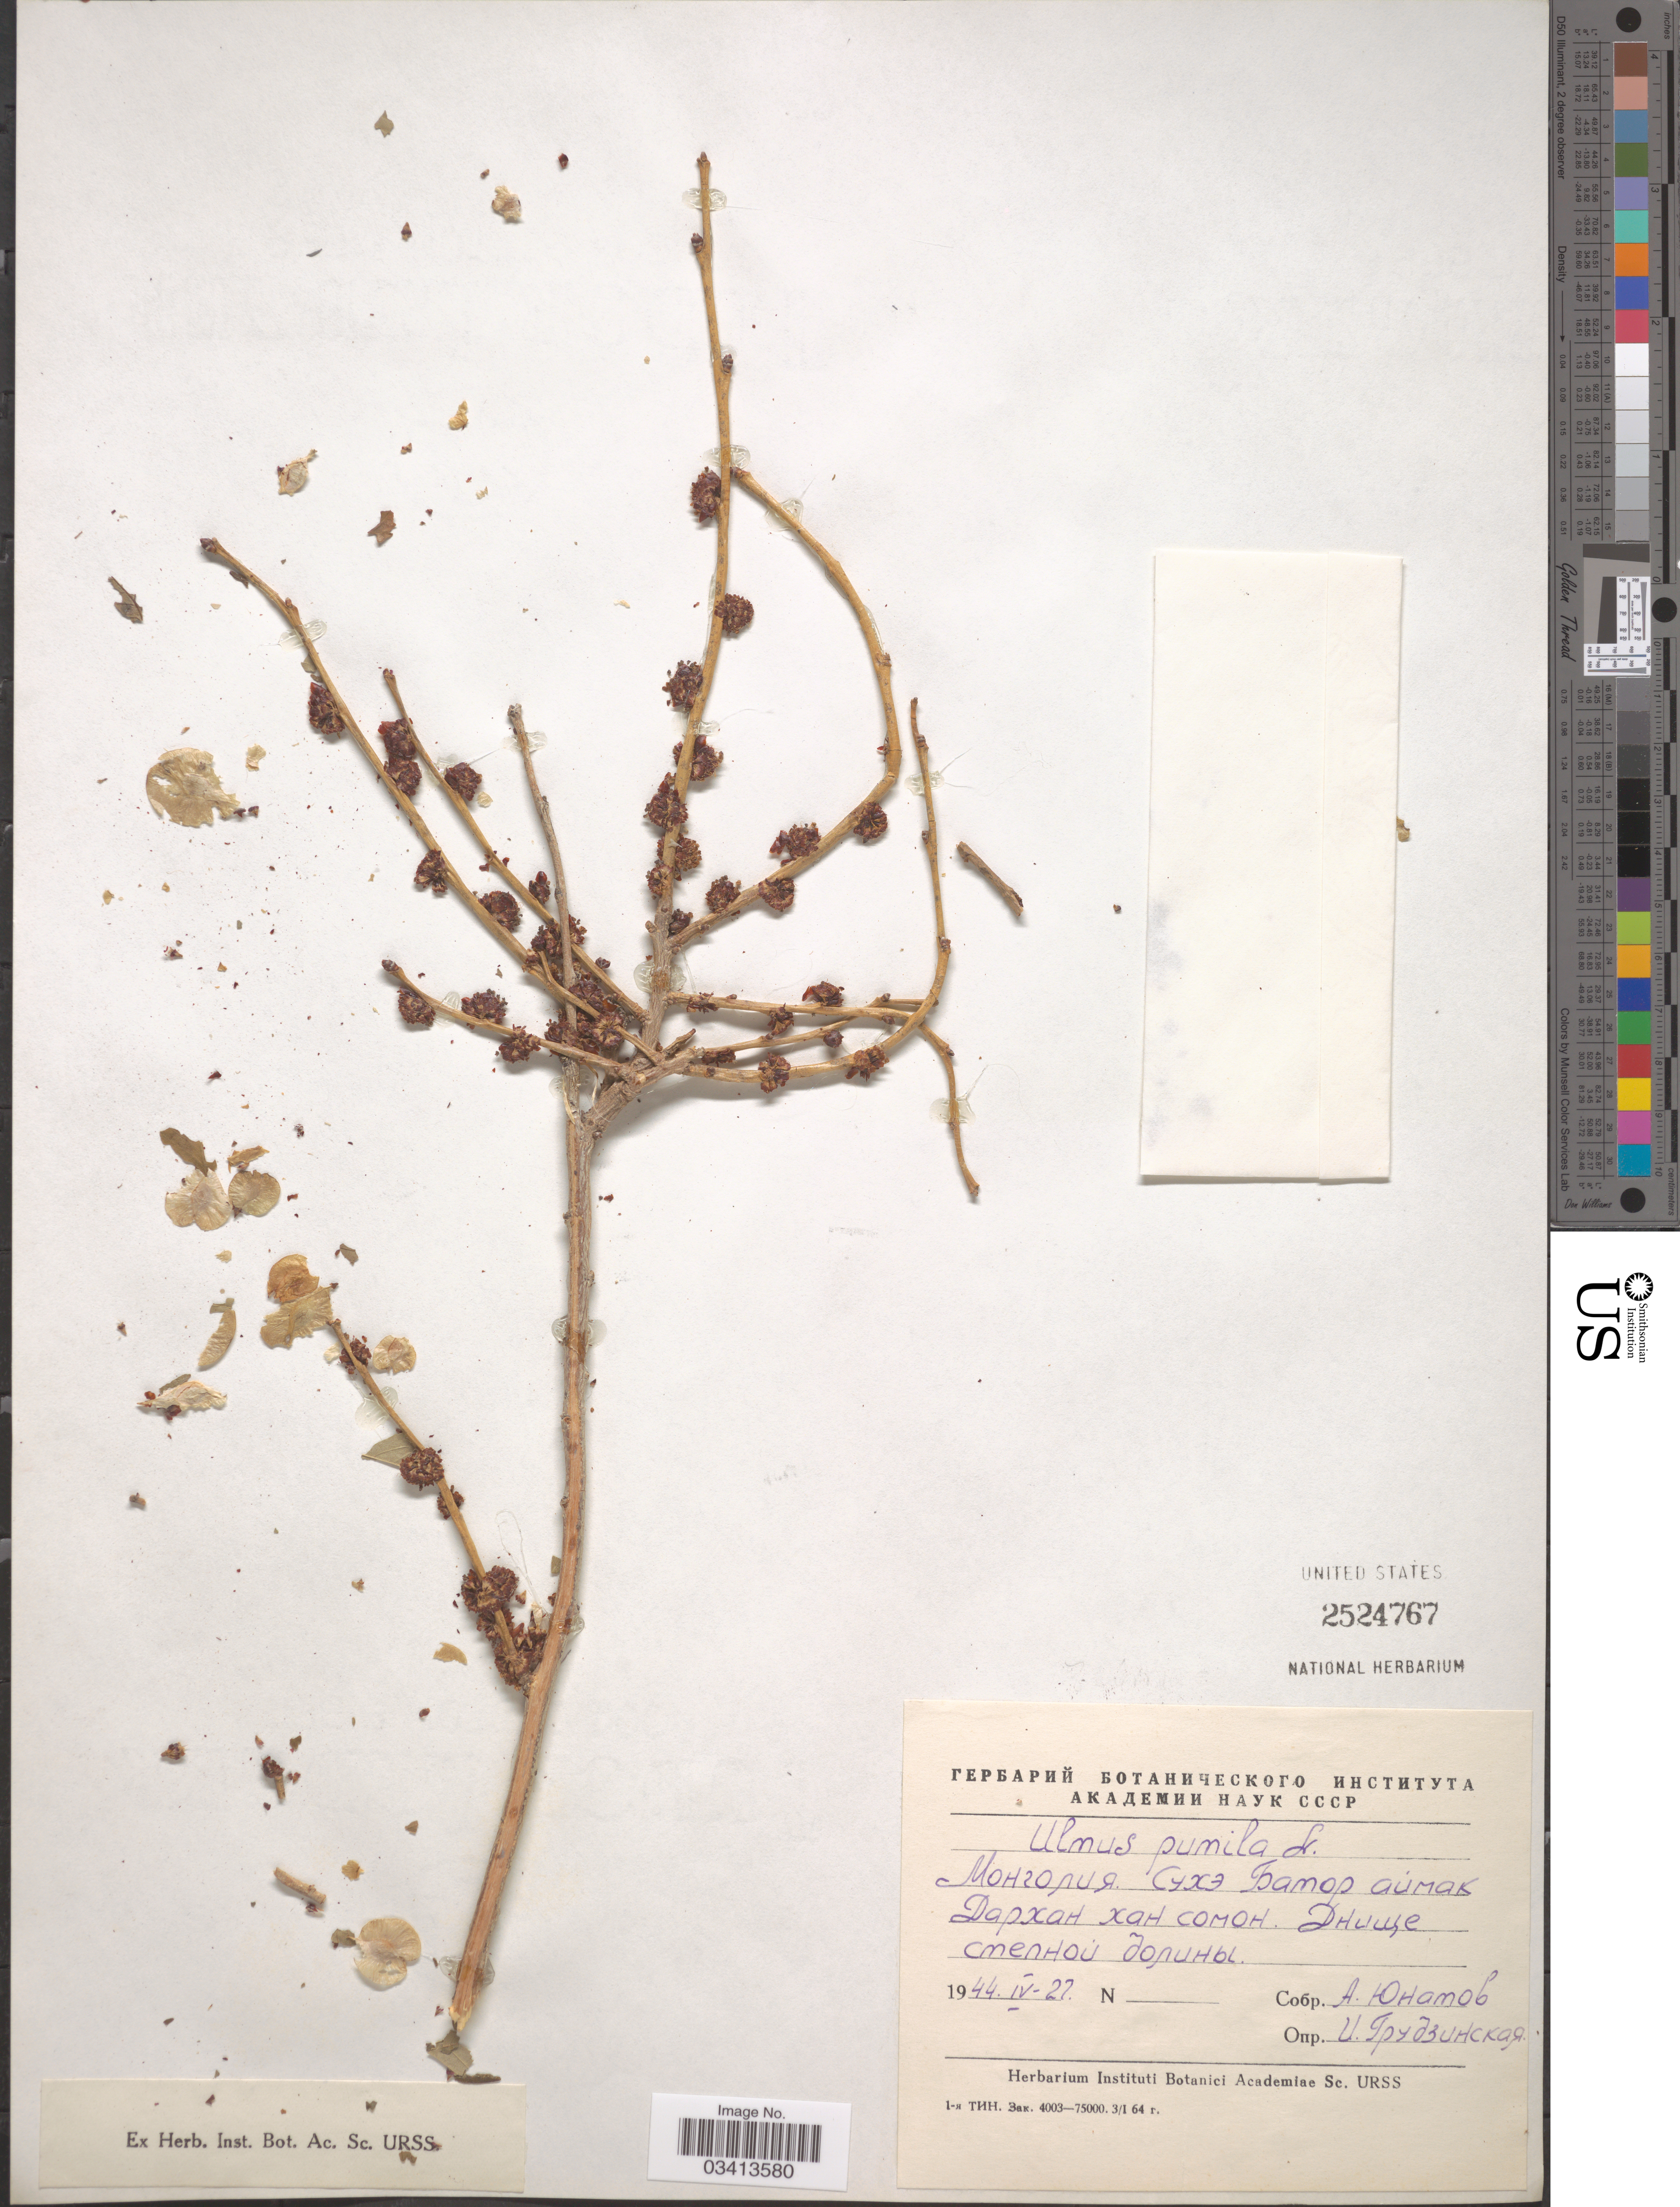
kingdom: Plantae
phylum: Tracheophyta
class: Magnoliopsida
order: Rosales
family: Ulmaceae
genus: Ulmus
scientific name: Ulmus pumila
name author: L.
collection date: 1944-04-27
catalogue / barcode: US 2524767